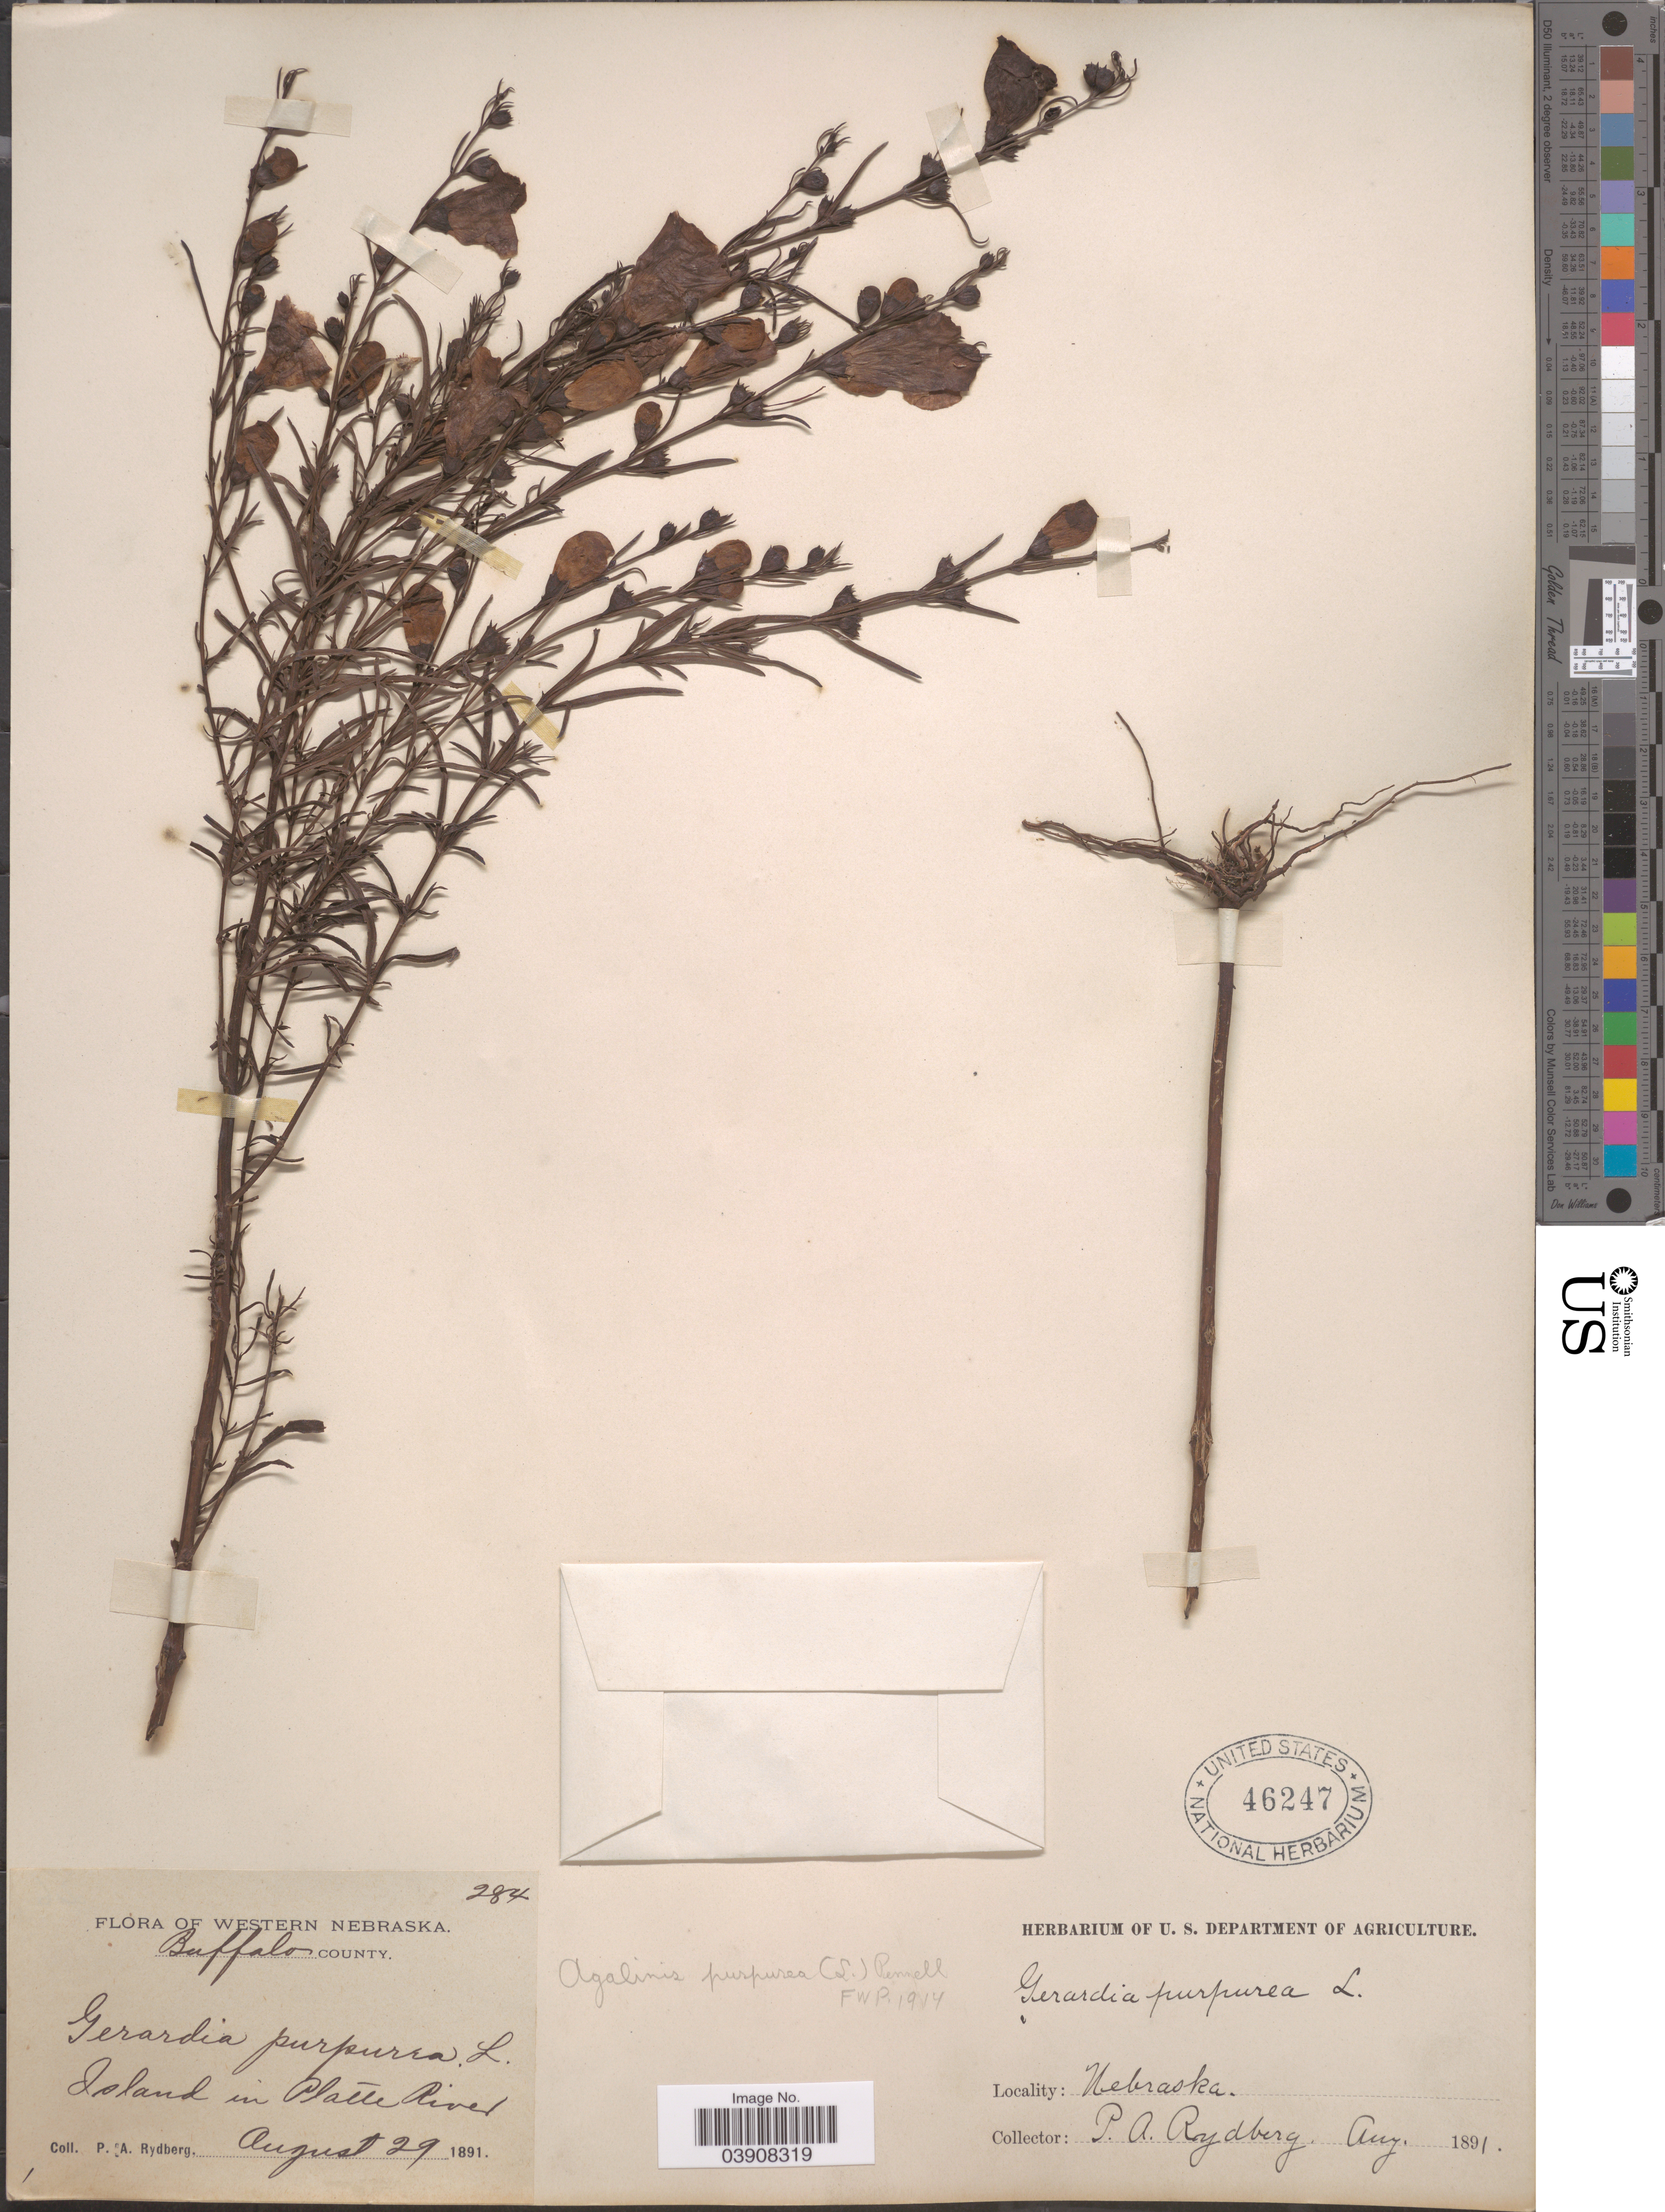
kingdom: Plantae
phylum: Tracheophyta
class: Magnoliopsida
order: Lamiales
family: Orobanchaceae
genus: Agalinis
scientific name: Agalinis purpurea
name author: (L.) Pennell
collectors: P. A. Rydberg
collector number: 284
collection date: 1891-08-29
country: United States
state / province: Nebraska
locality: Western Nebraska. Buffalo County. Island in Platte River.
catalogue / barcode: US 46247